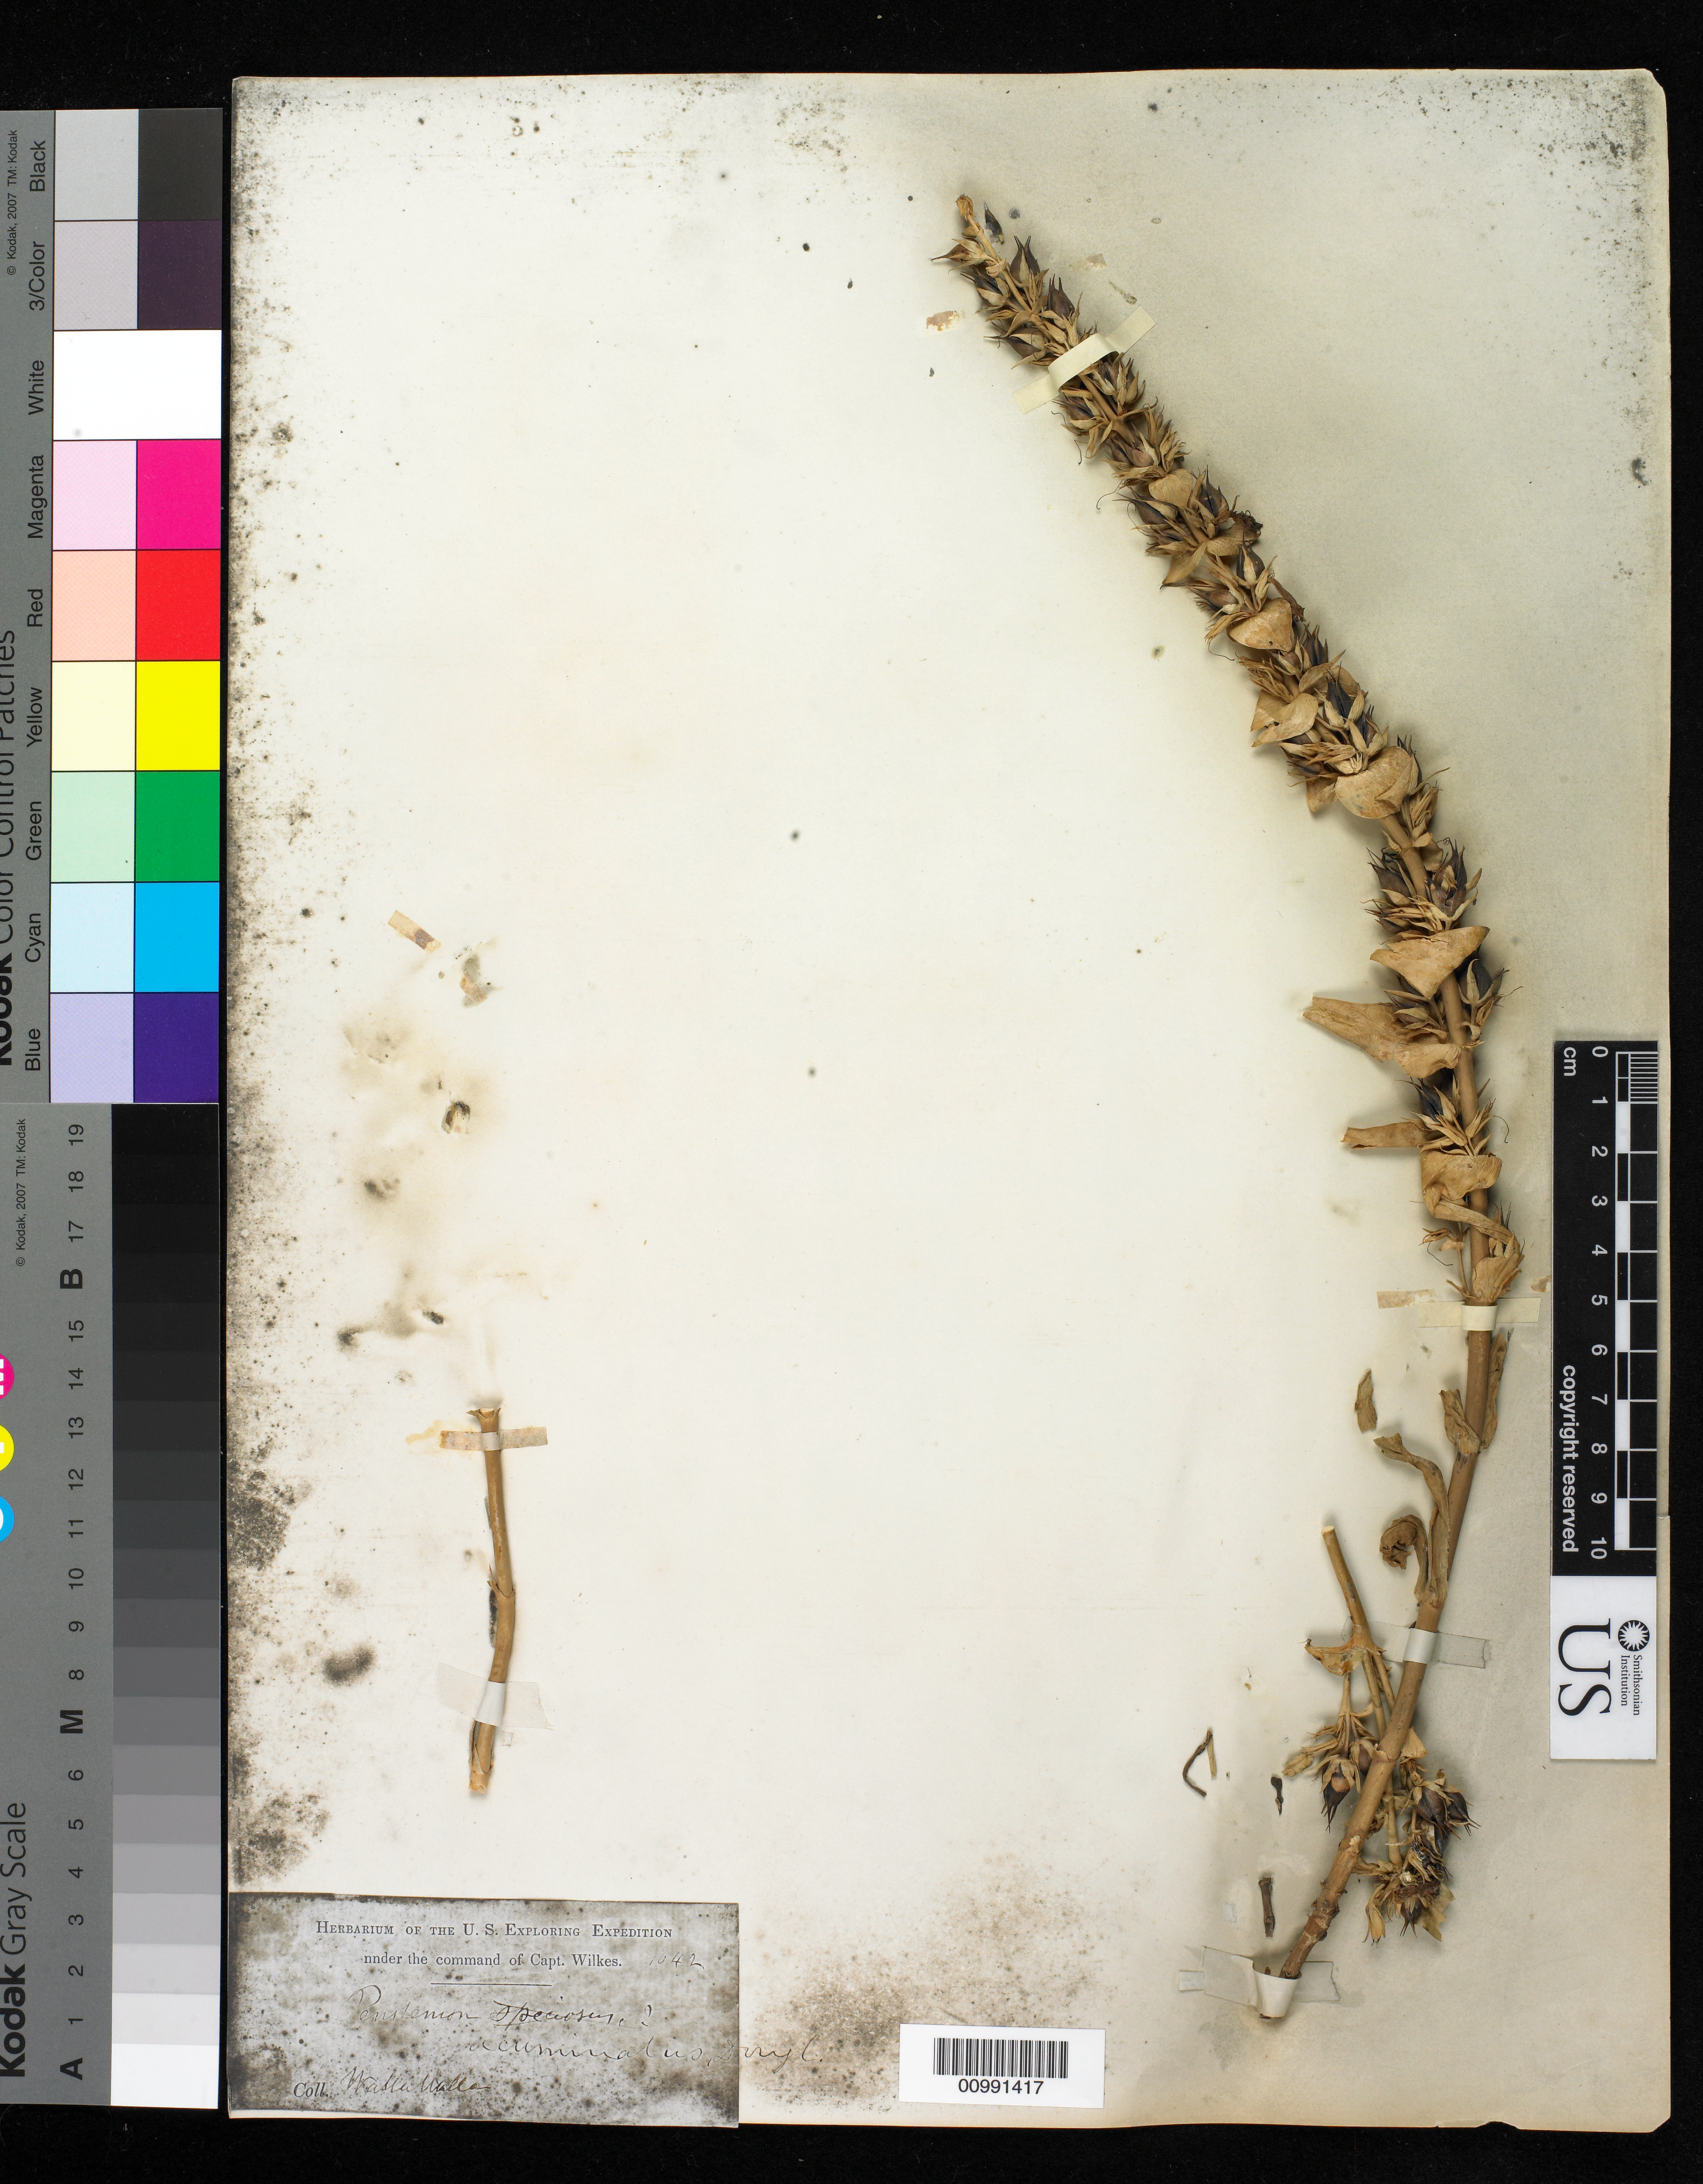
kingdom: Plantae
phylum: Tracheophyta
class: Magnoliopsida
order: Lamiales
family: Plantaginaceae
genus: Penstemon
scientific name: Penstemon acuminatus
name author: Greene ex Lindl.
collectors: Wilkes Explor. Exped.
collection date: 1838/1842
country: United States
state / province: Washington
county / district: Walla Walla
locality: Walla Walla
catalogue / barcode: US 98586